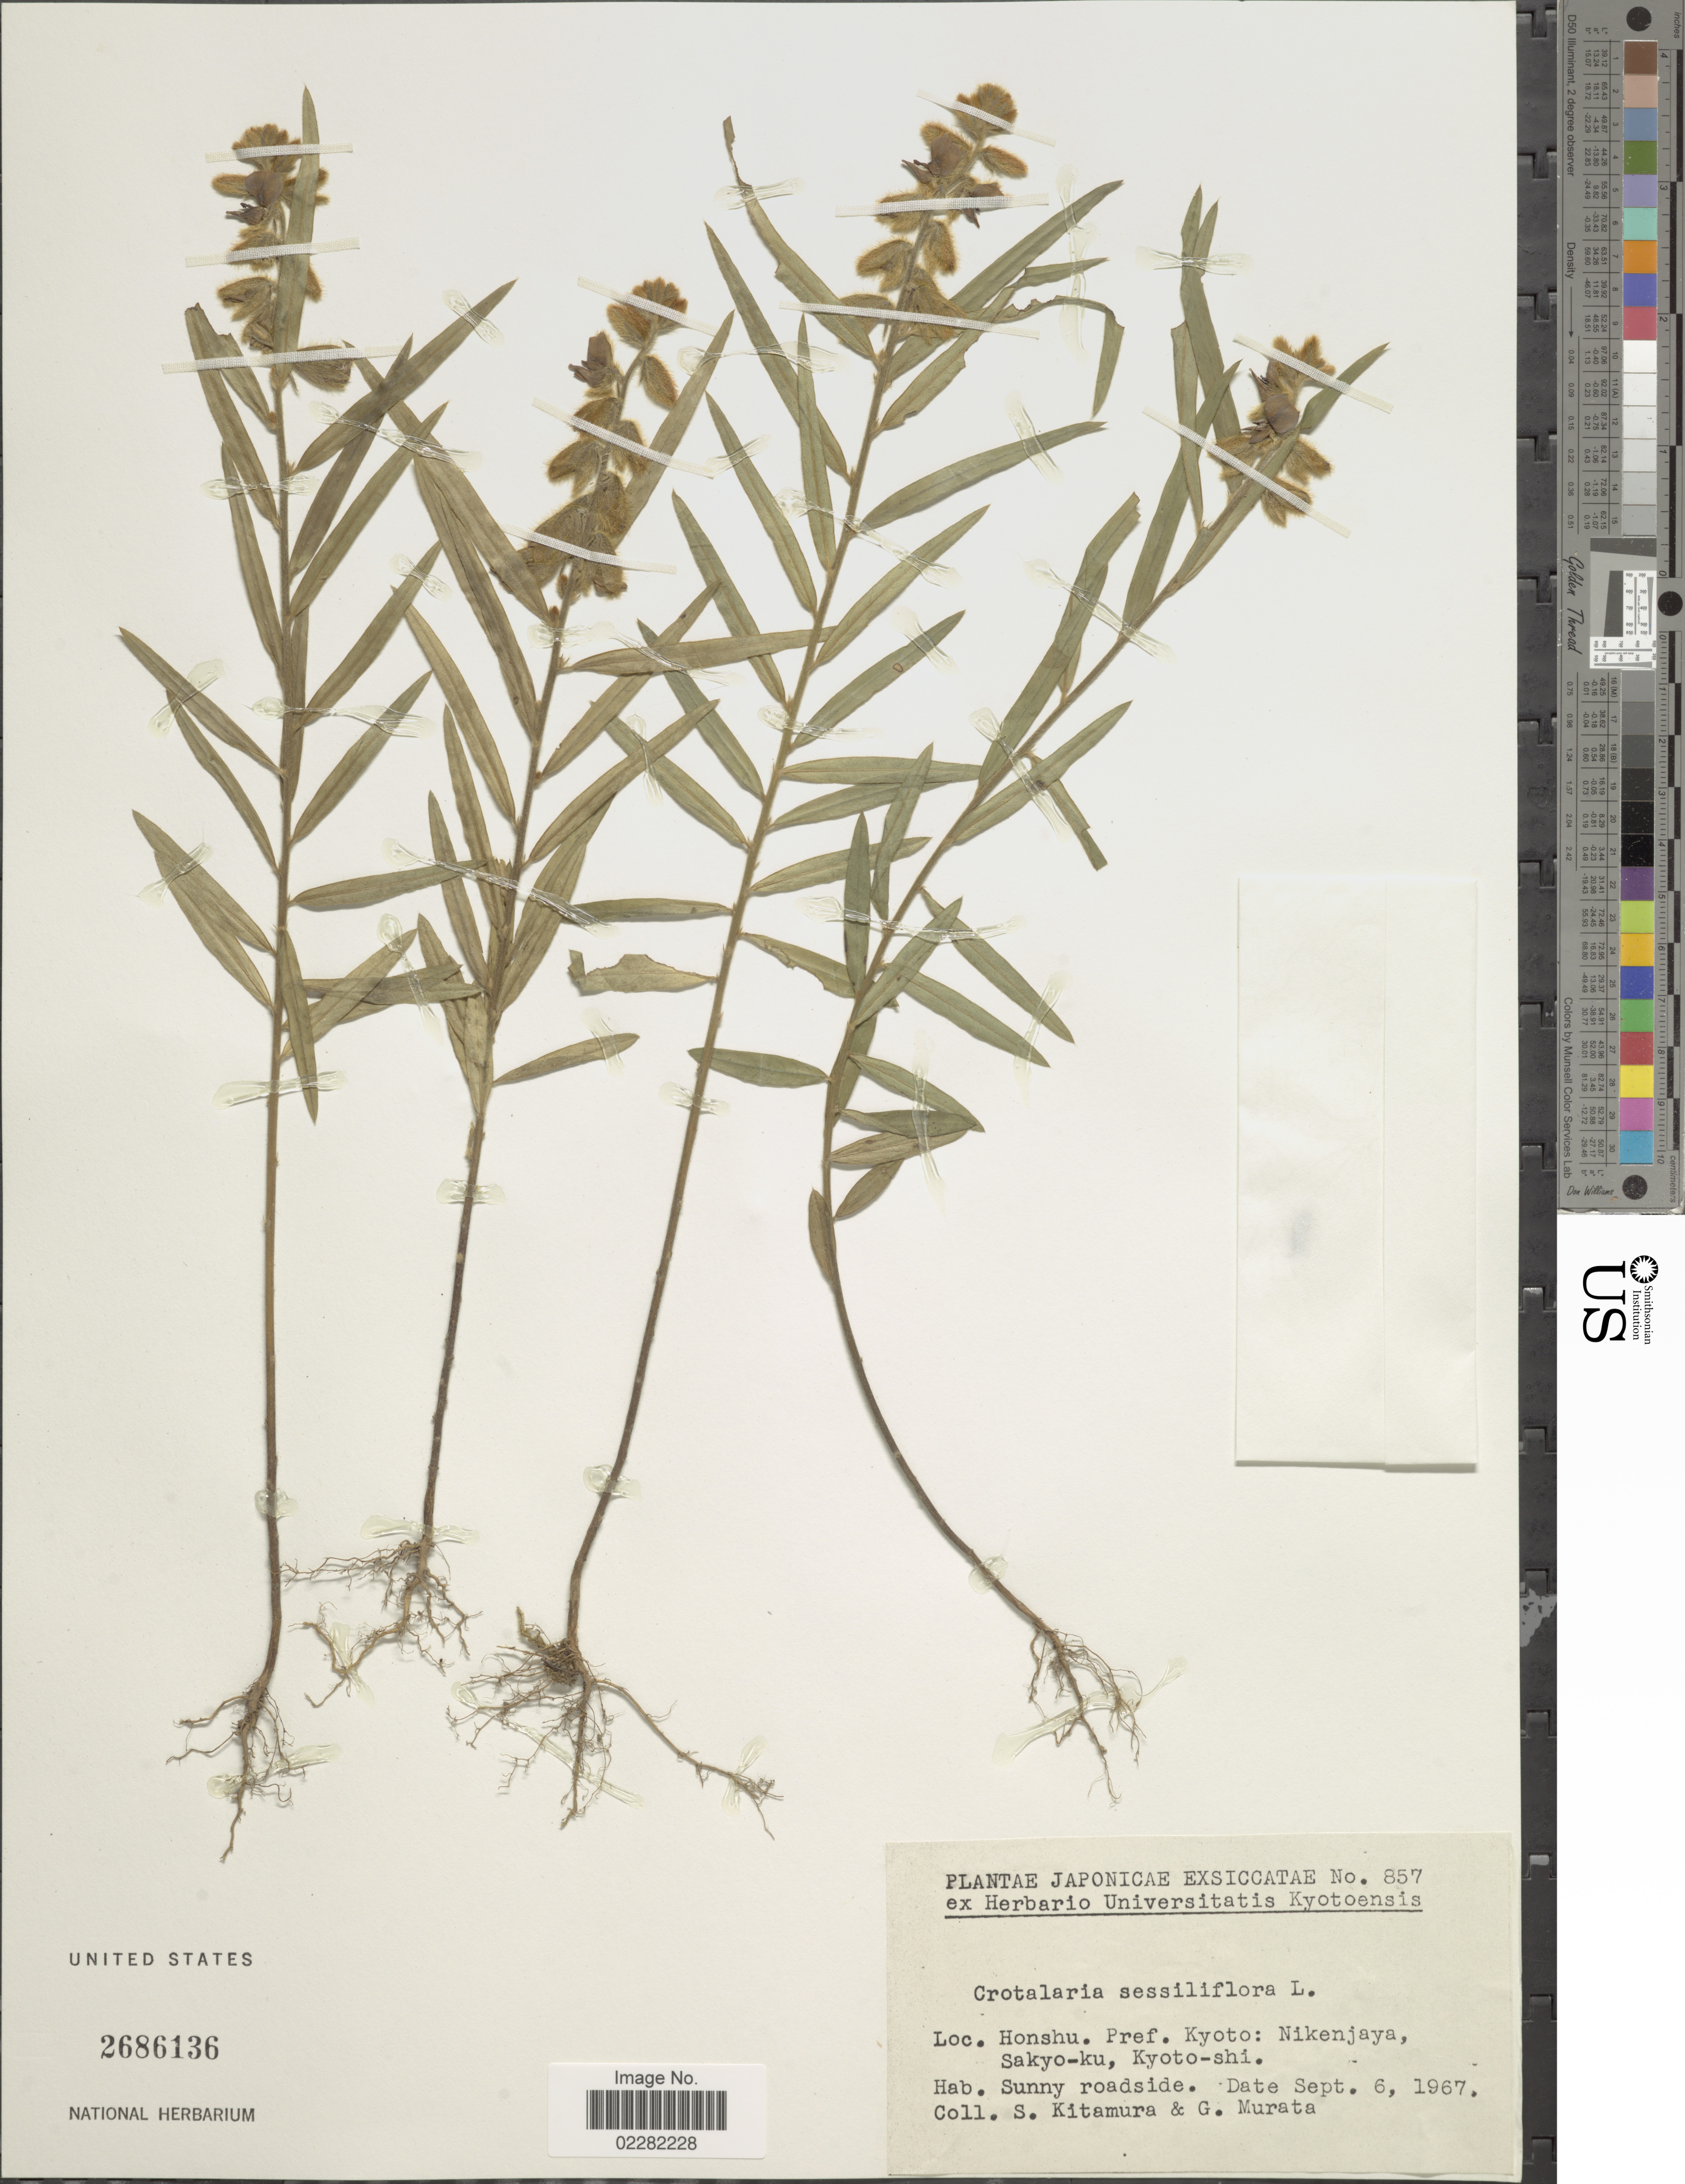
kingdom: Plantae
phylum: Tracheophyta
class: Magnoliopsida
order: Fabales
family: Fabaceae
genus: Crotalaria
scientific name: Crotalaria sessilifolia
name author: L.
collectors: S. Kitamura & G. Murata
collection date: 1967-09-06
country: Japan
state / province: Kyoto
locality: Honshu: Nikenjaya Sakyo-ku, Kyoto-shi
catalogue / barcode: US 2686136